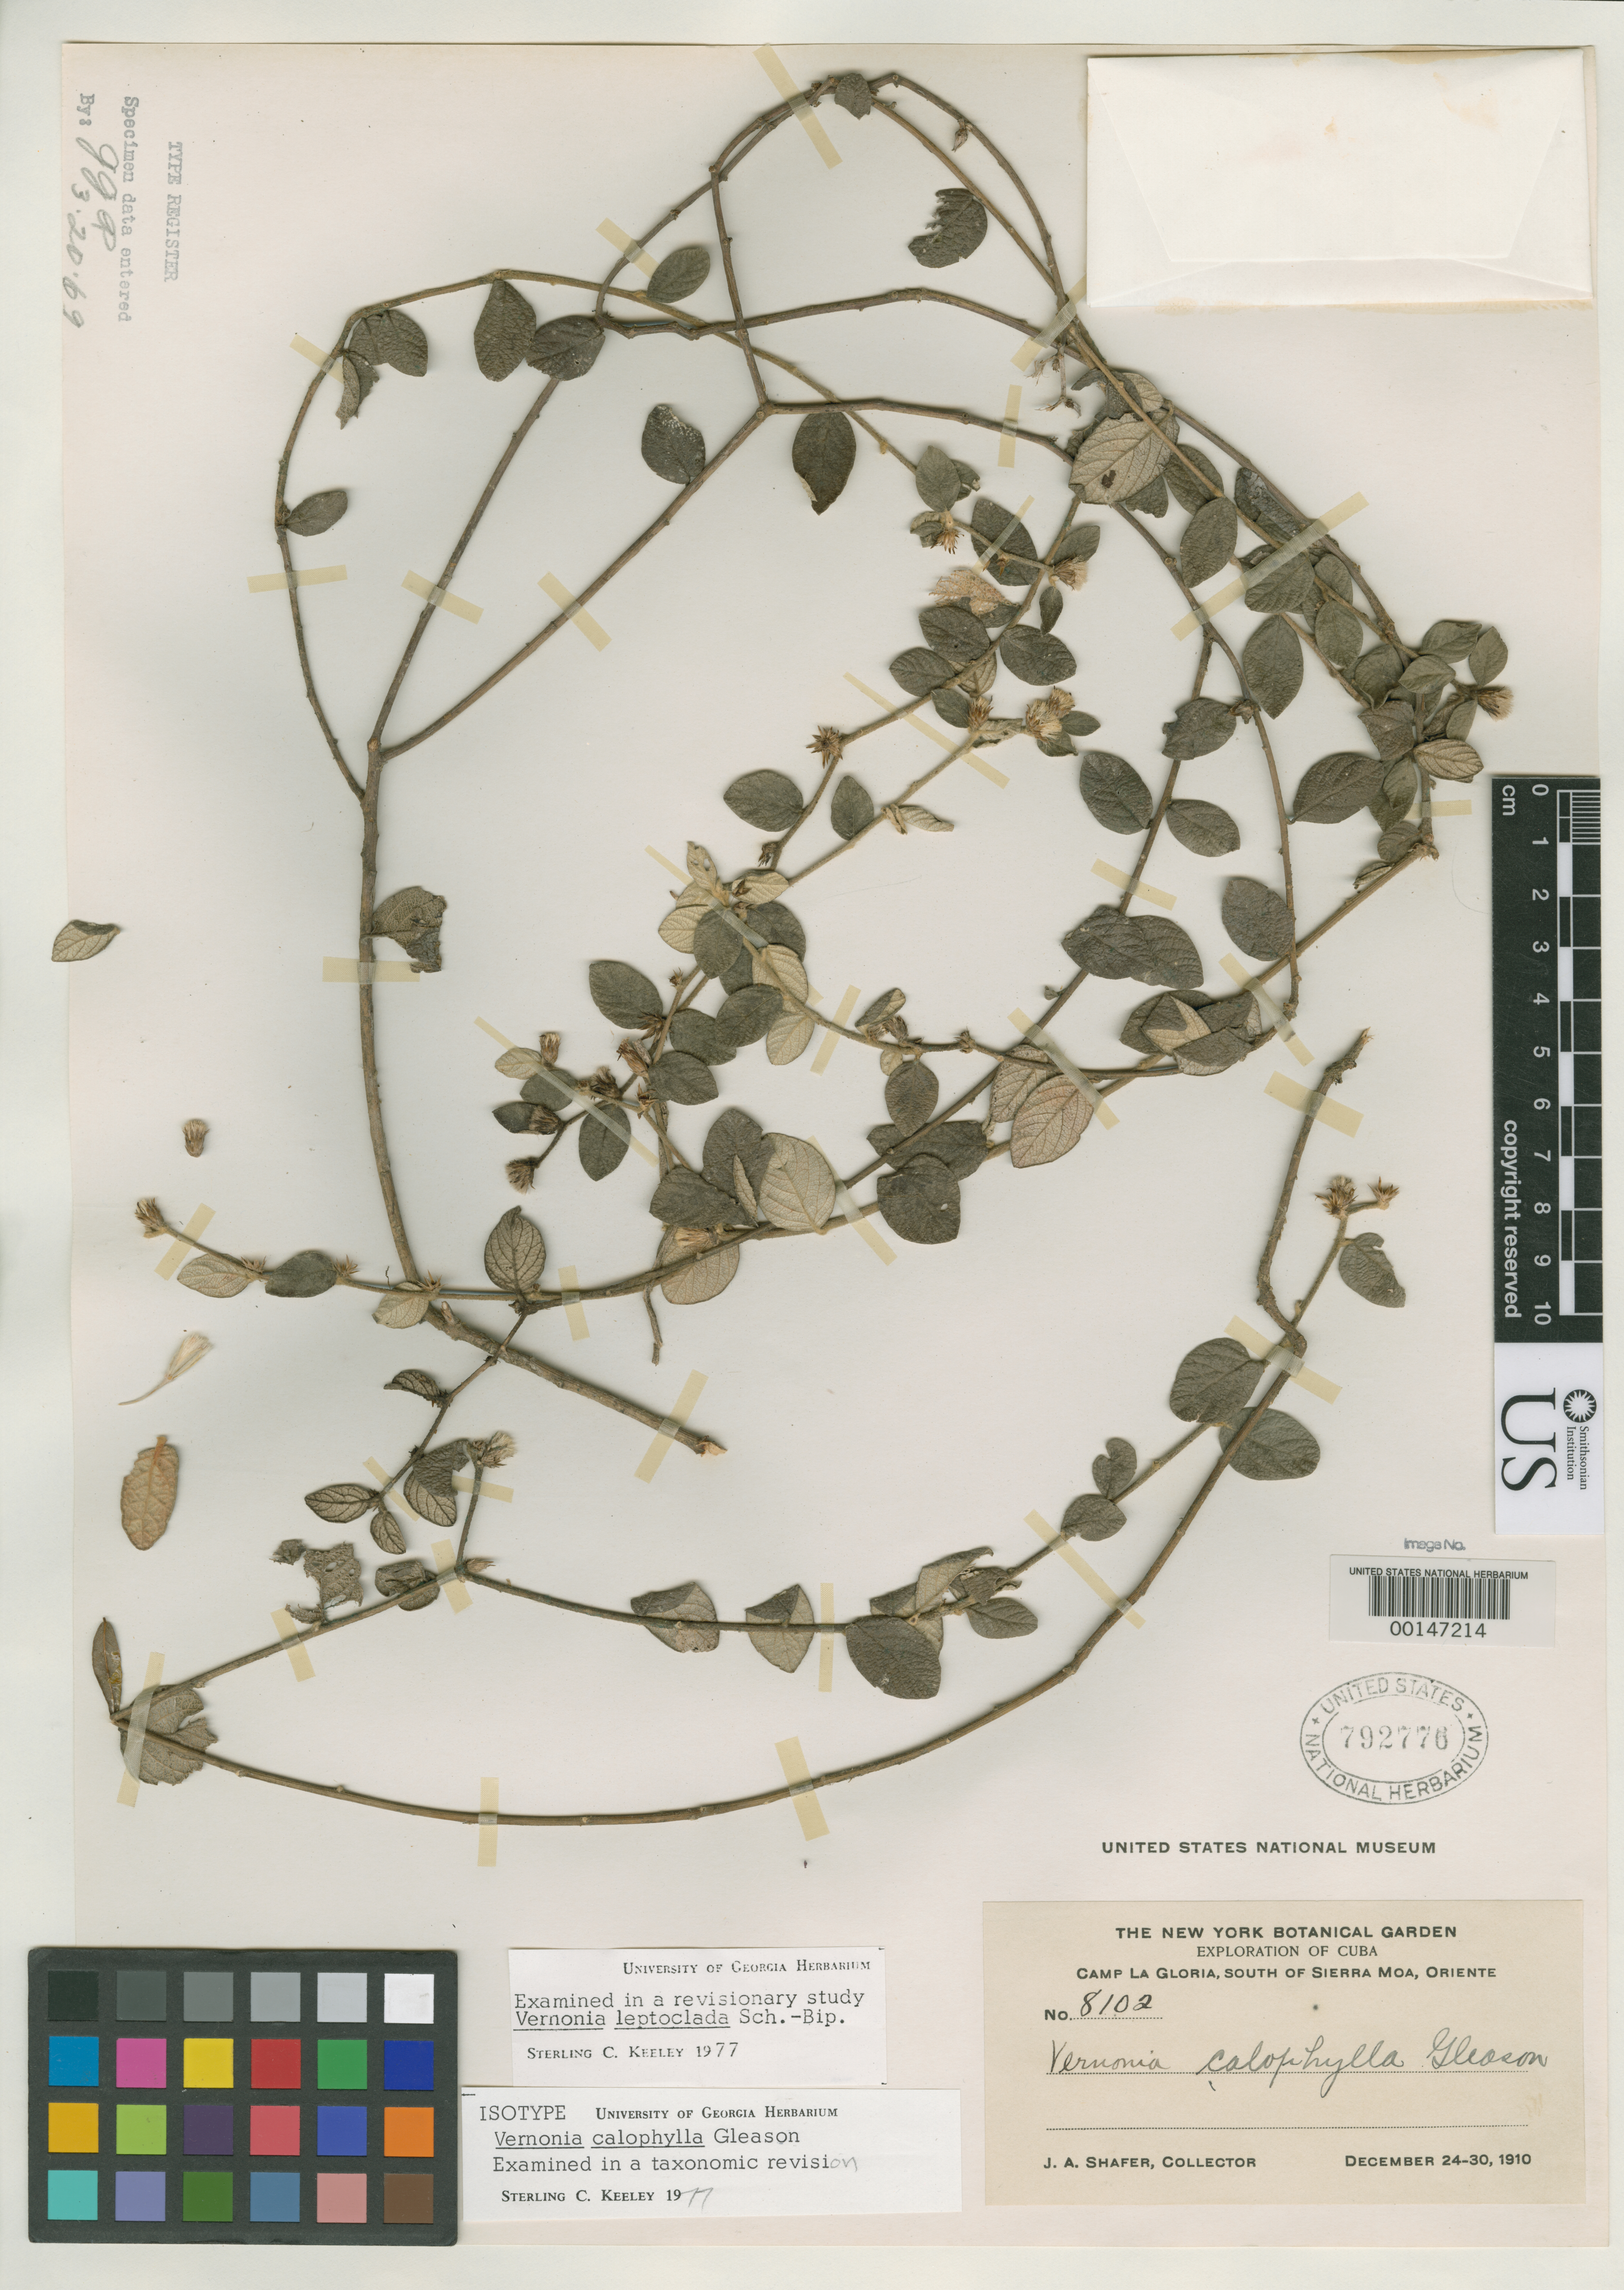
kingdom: Plantae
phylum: Tracheophyta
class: Magnoliopsida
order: Asterales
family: Asteraceae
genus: Vernonia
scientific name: Vernonia calophylla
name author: Gleason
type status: Isotype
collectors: J. A. Shafer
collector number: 8102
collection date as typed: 24 Dec 1910 to 30 Dec 1910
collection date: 1910-12-24/1910-12-30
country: Cuba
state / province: Oriente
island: Greater Antilles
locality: South of Sierra Moa.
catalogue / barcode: US 792776